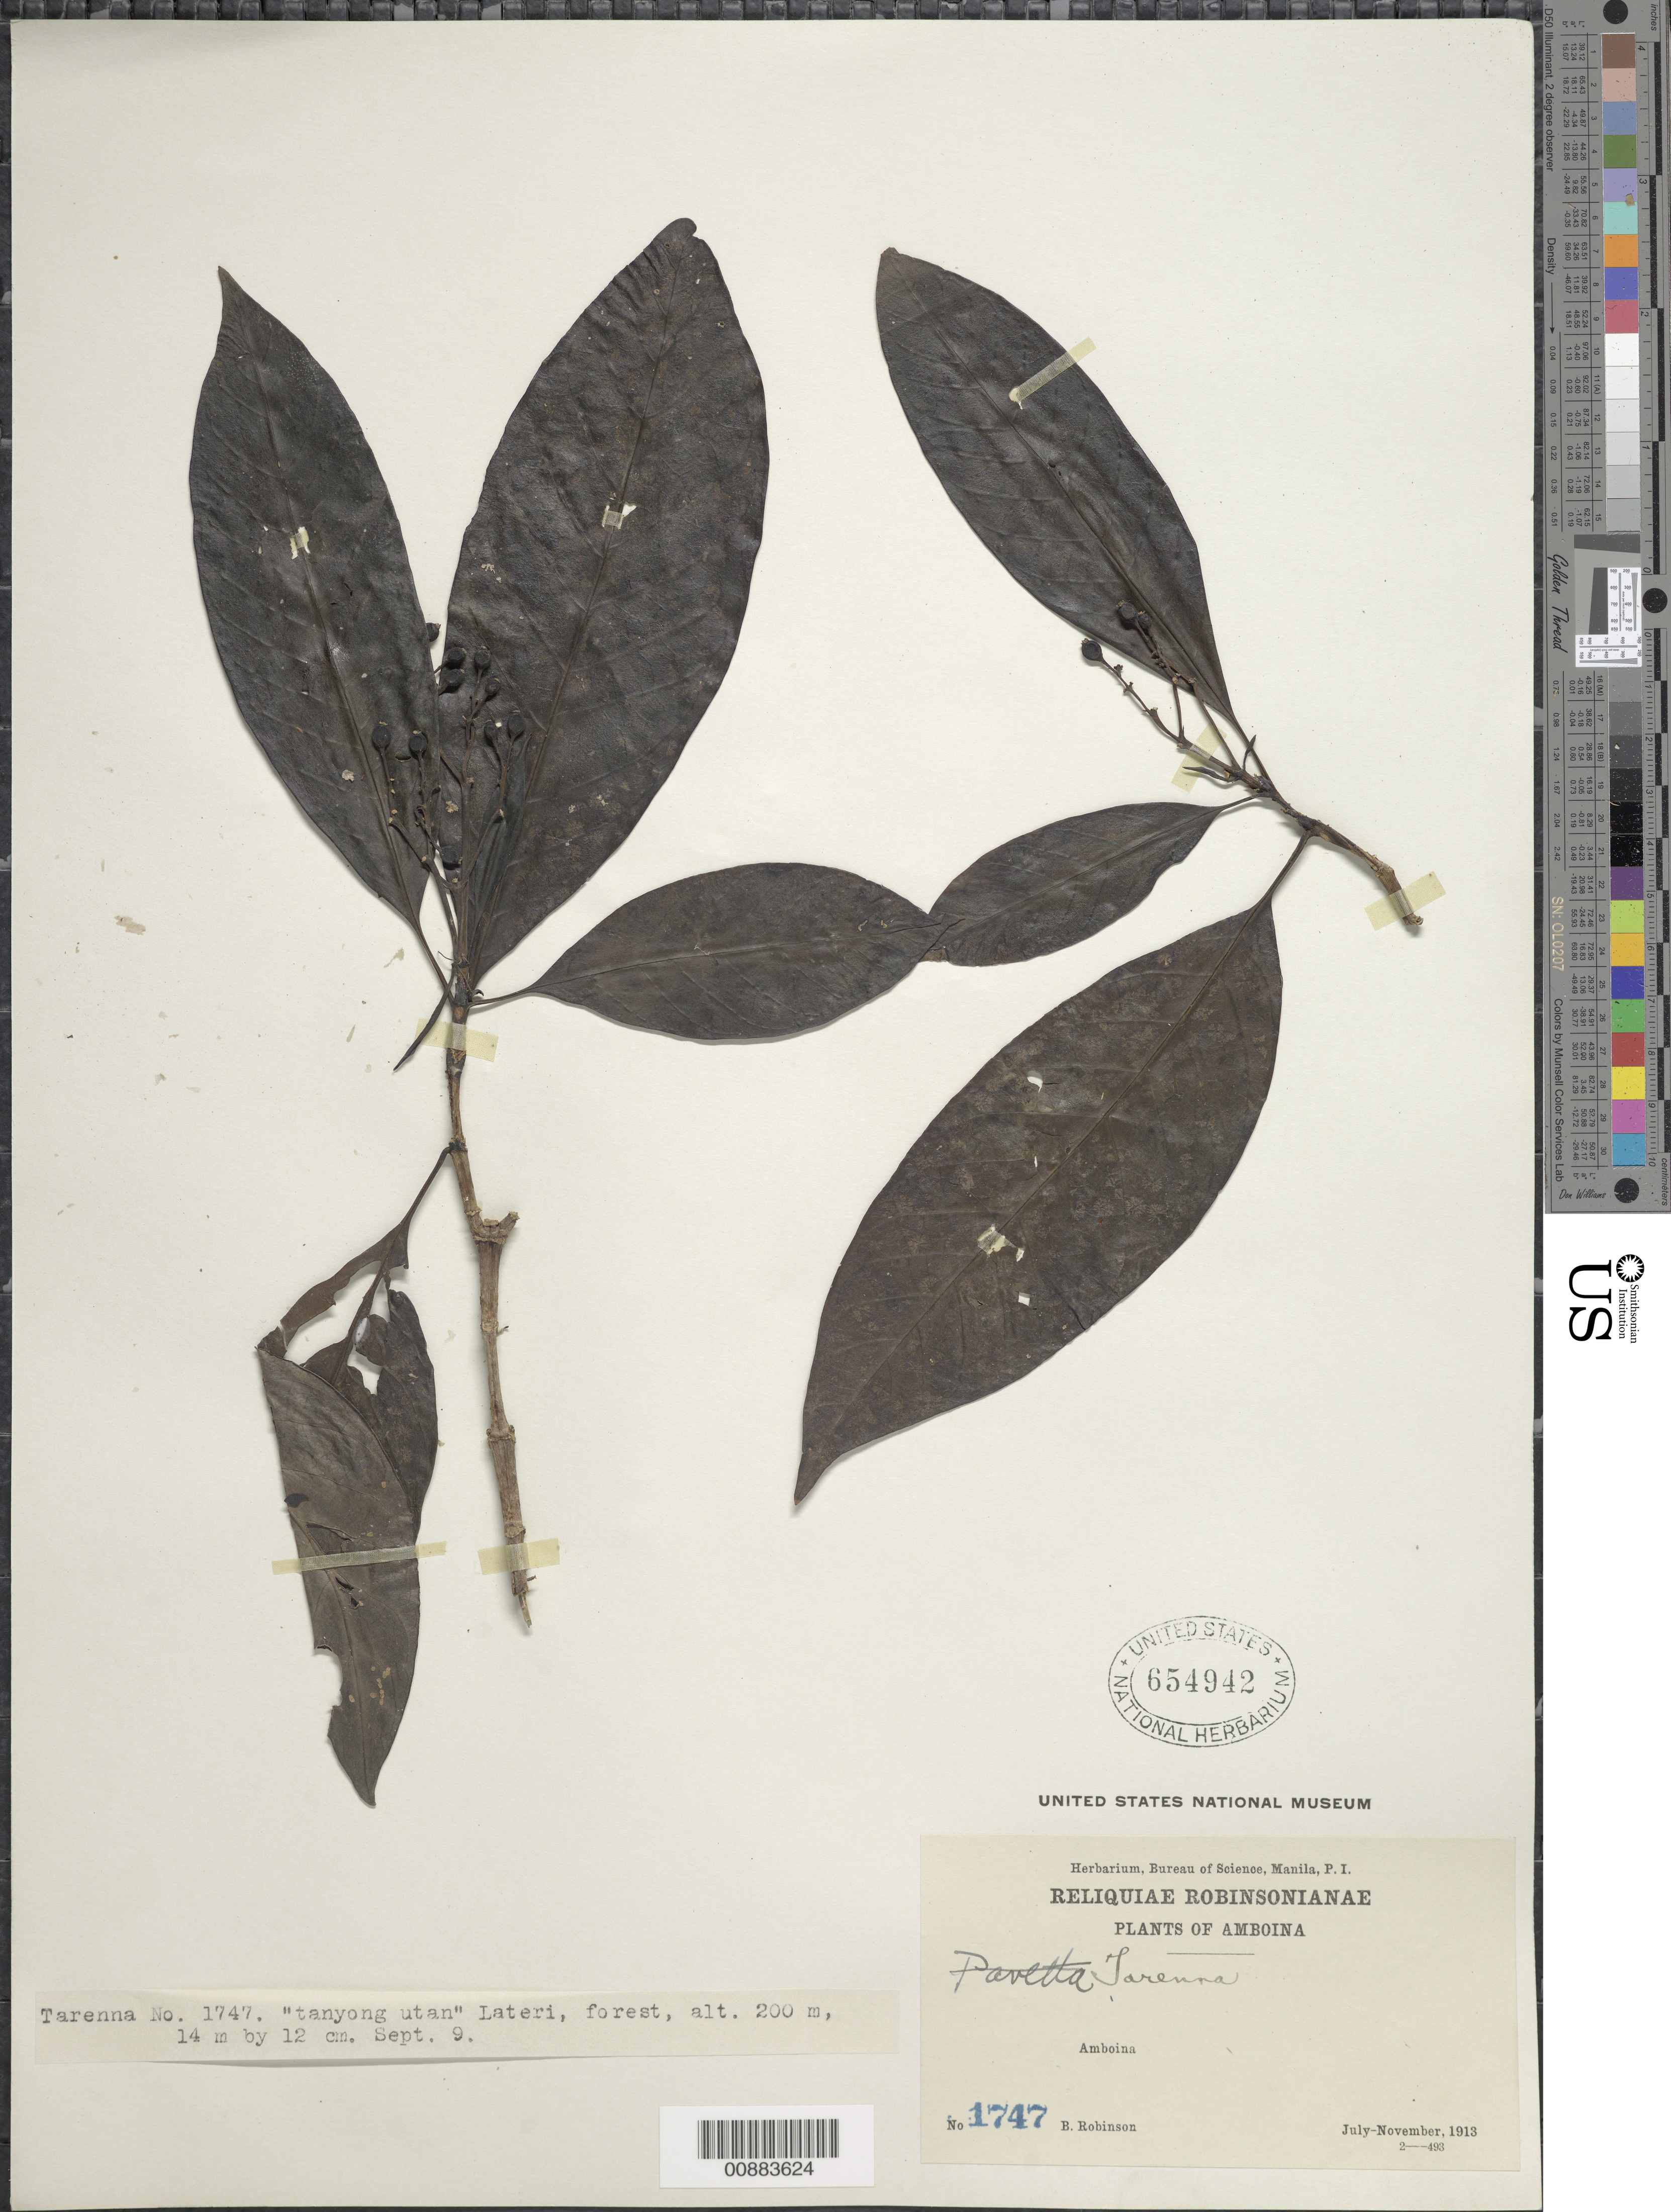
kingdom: Plantae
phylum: Tracheophyta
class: Magnoliopsida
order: Gentianales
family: Rubiaceae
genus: Tarenna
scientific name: Tarenna sp.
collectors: B. L. Robinson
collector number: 1747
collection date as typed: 09 Sep 1913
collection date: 1913-09-09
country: Indonesia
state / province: Maluku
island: Amboina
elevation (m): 200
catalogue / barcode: US 654942